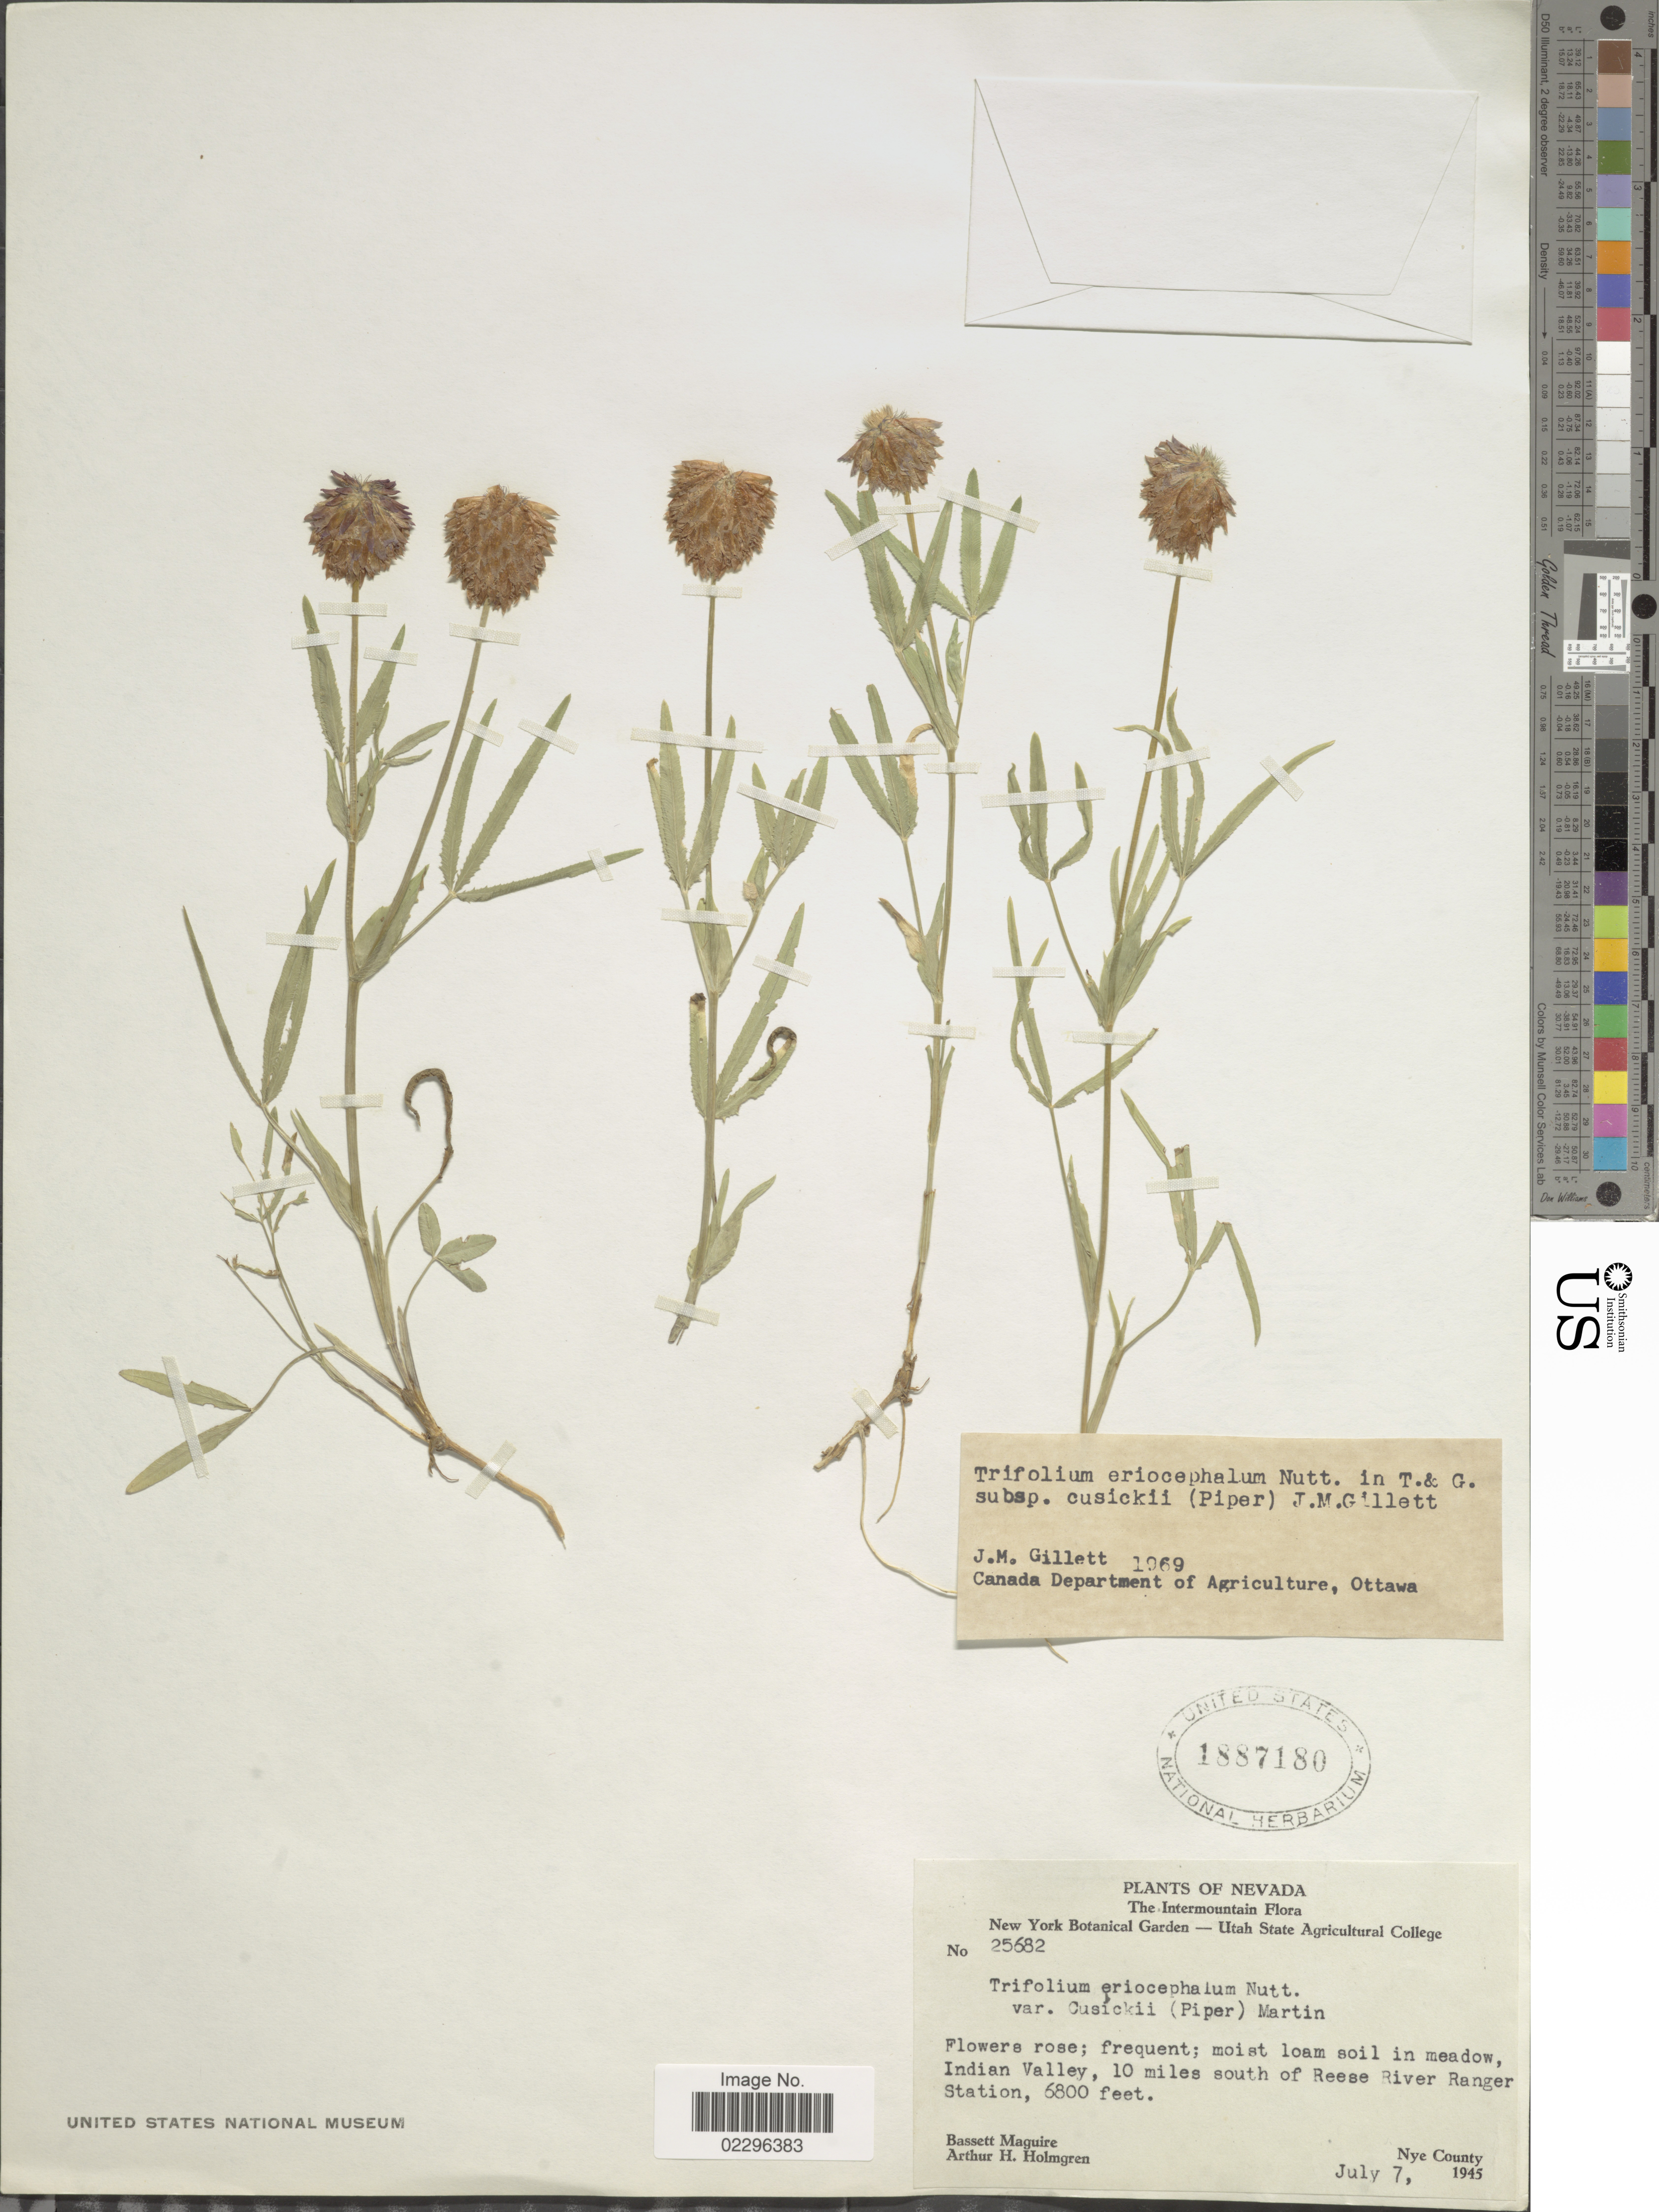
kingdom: Plantae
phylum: Tracheophyta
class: Magnoliopsida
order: Fabales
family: Fabaceae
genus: Trifolium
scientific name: Trifolium eriocephalum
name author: Nutt.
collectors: B. Maguire & A. H. Holmgren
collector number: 25682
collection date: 1945-07-07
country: United States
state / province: Nevada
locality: The Intermountain. Indian Valley, 10 miles south of Reese River Ranger Station. Nye County.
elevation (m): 2073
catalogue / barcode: US 1887180